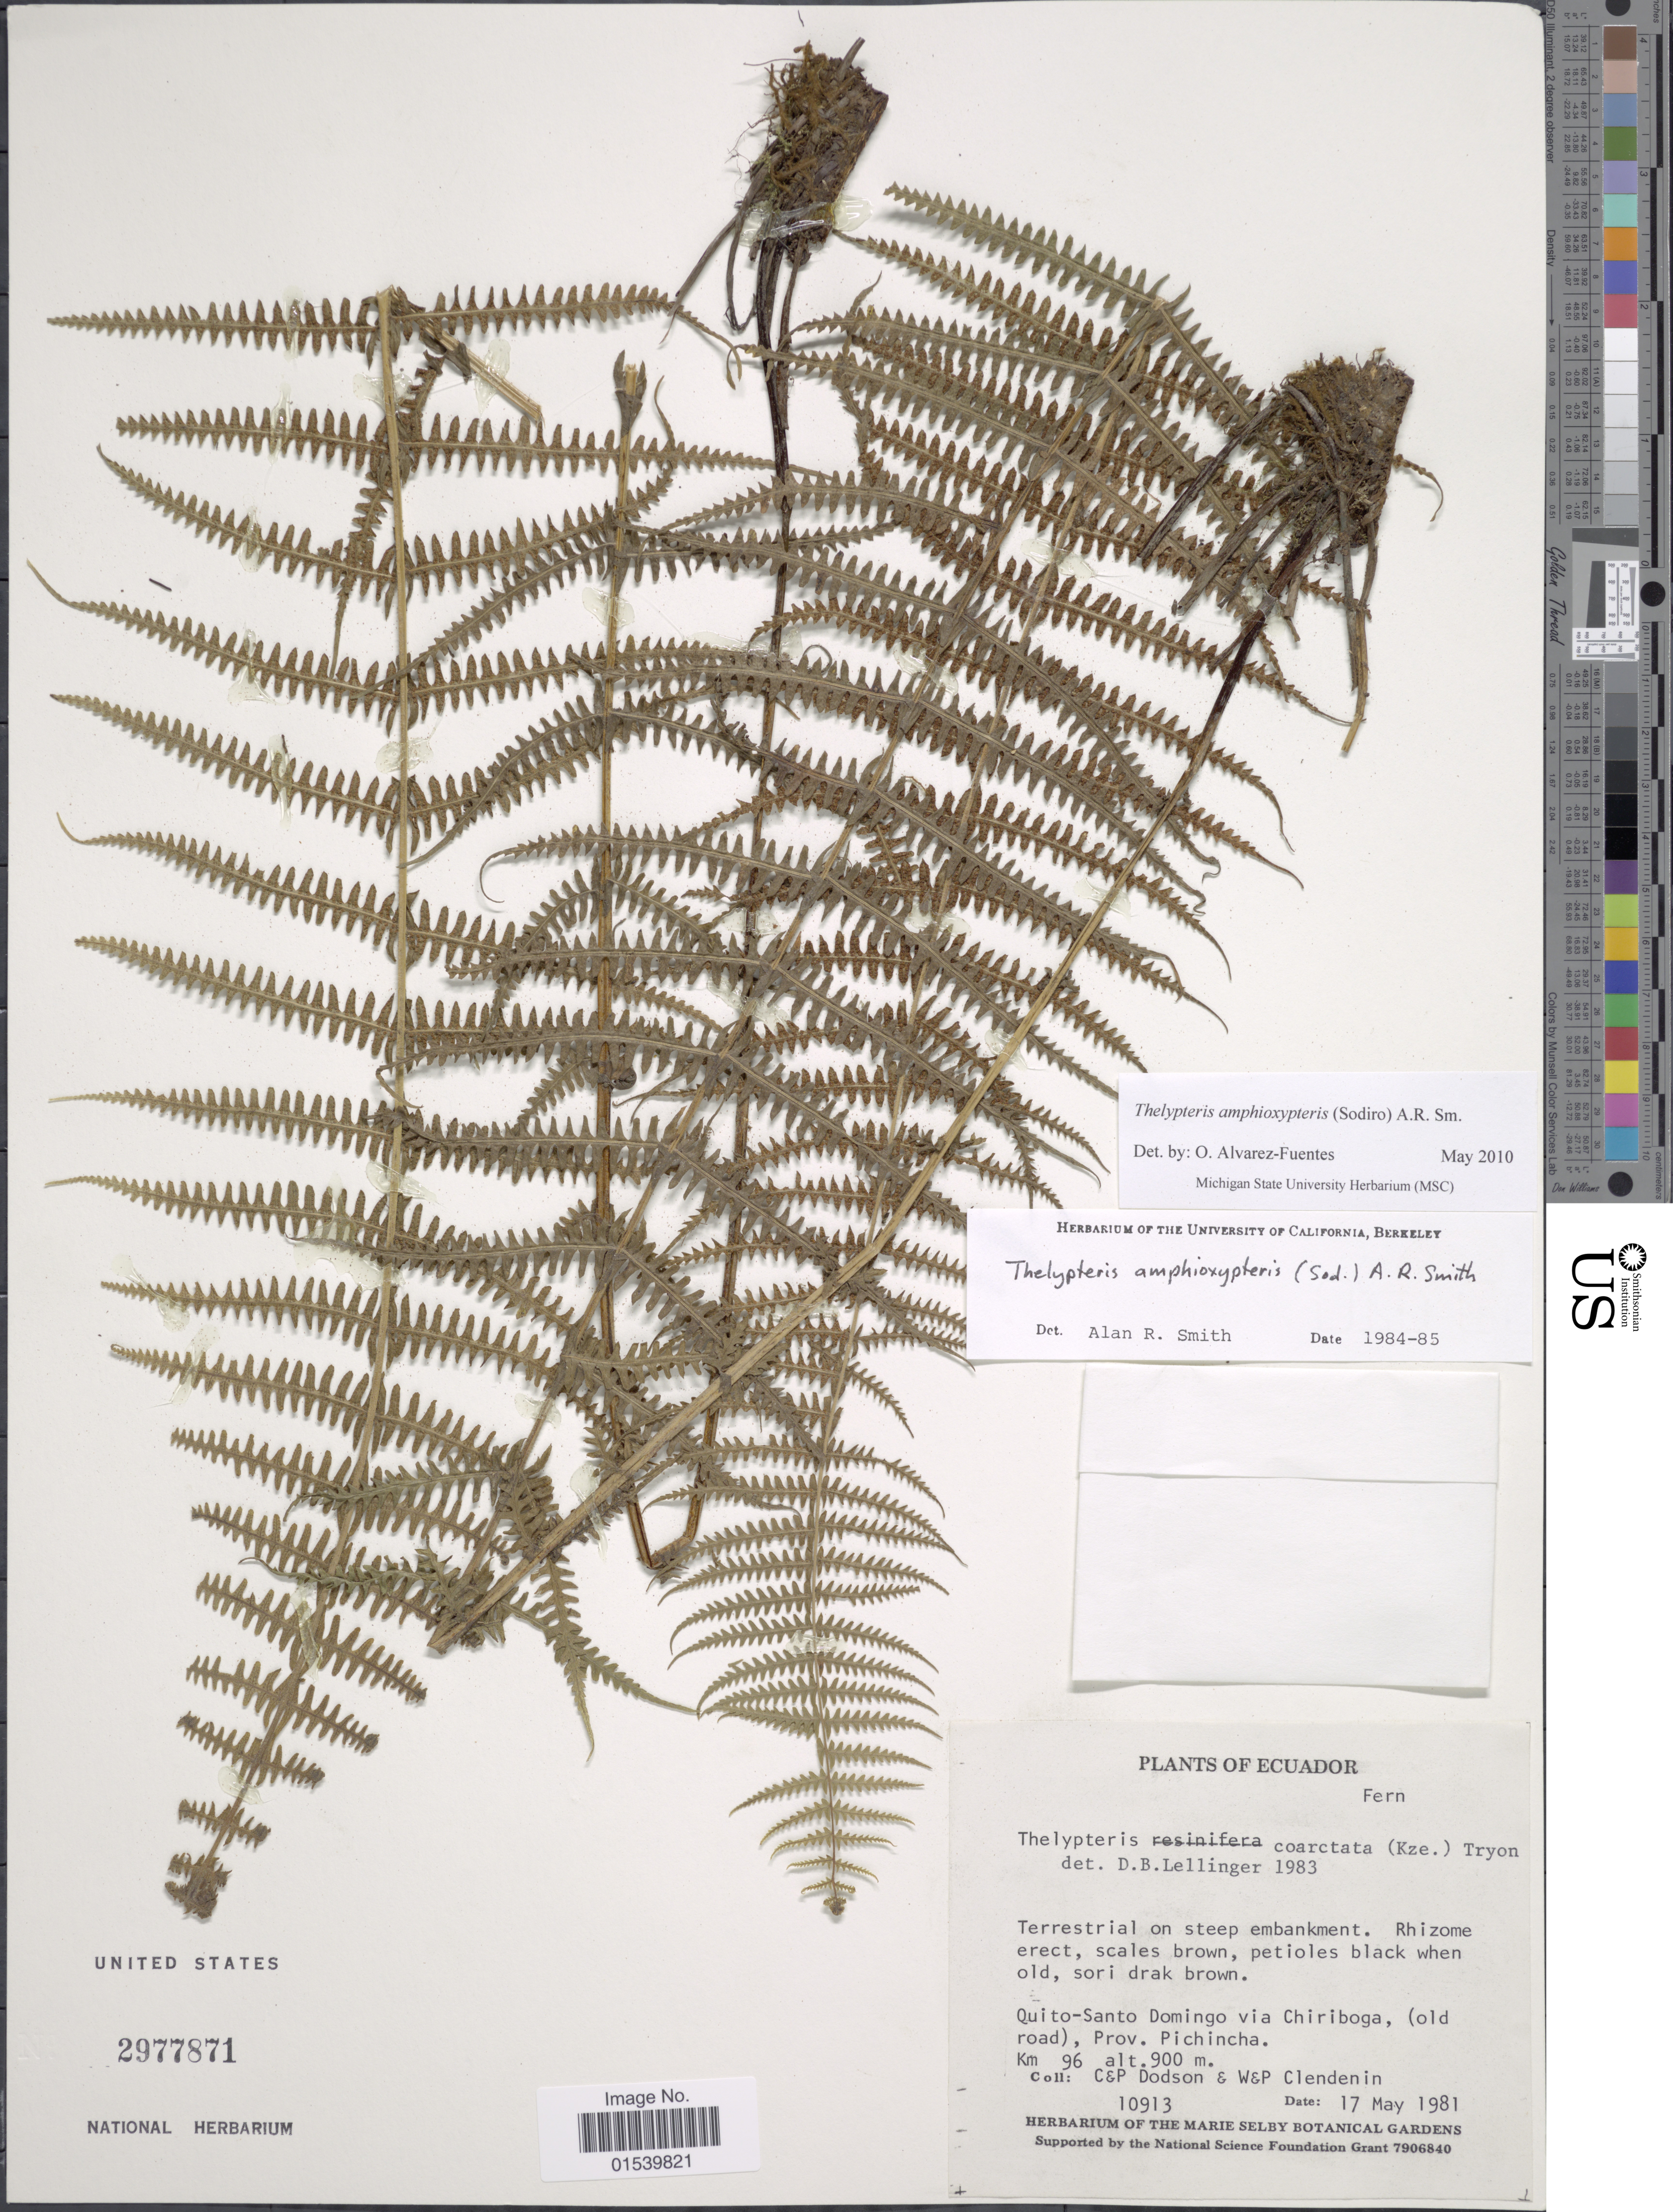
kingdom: Plantae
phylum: Tracheophyta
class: Polypodiopsida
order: Polypodiales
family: Thelypteridaceae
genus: Amauropelta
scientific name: Amauropelta amphioxypteris (Sodiro) comb. nov., ined. 2015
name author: (Sodiro)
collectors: C. Dodson, P. M. Dodson, W. Clendenin & P. Clendenin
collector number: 10913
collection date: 1981-05-17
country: Ecuador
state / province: Pichincha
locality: Quito-Santo Domingo via Chiriboga, (old road)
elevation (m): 900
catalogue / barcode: US 2977871